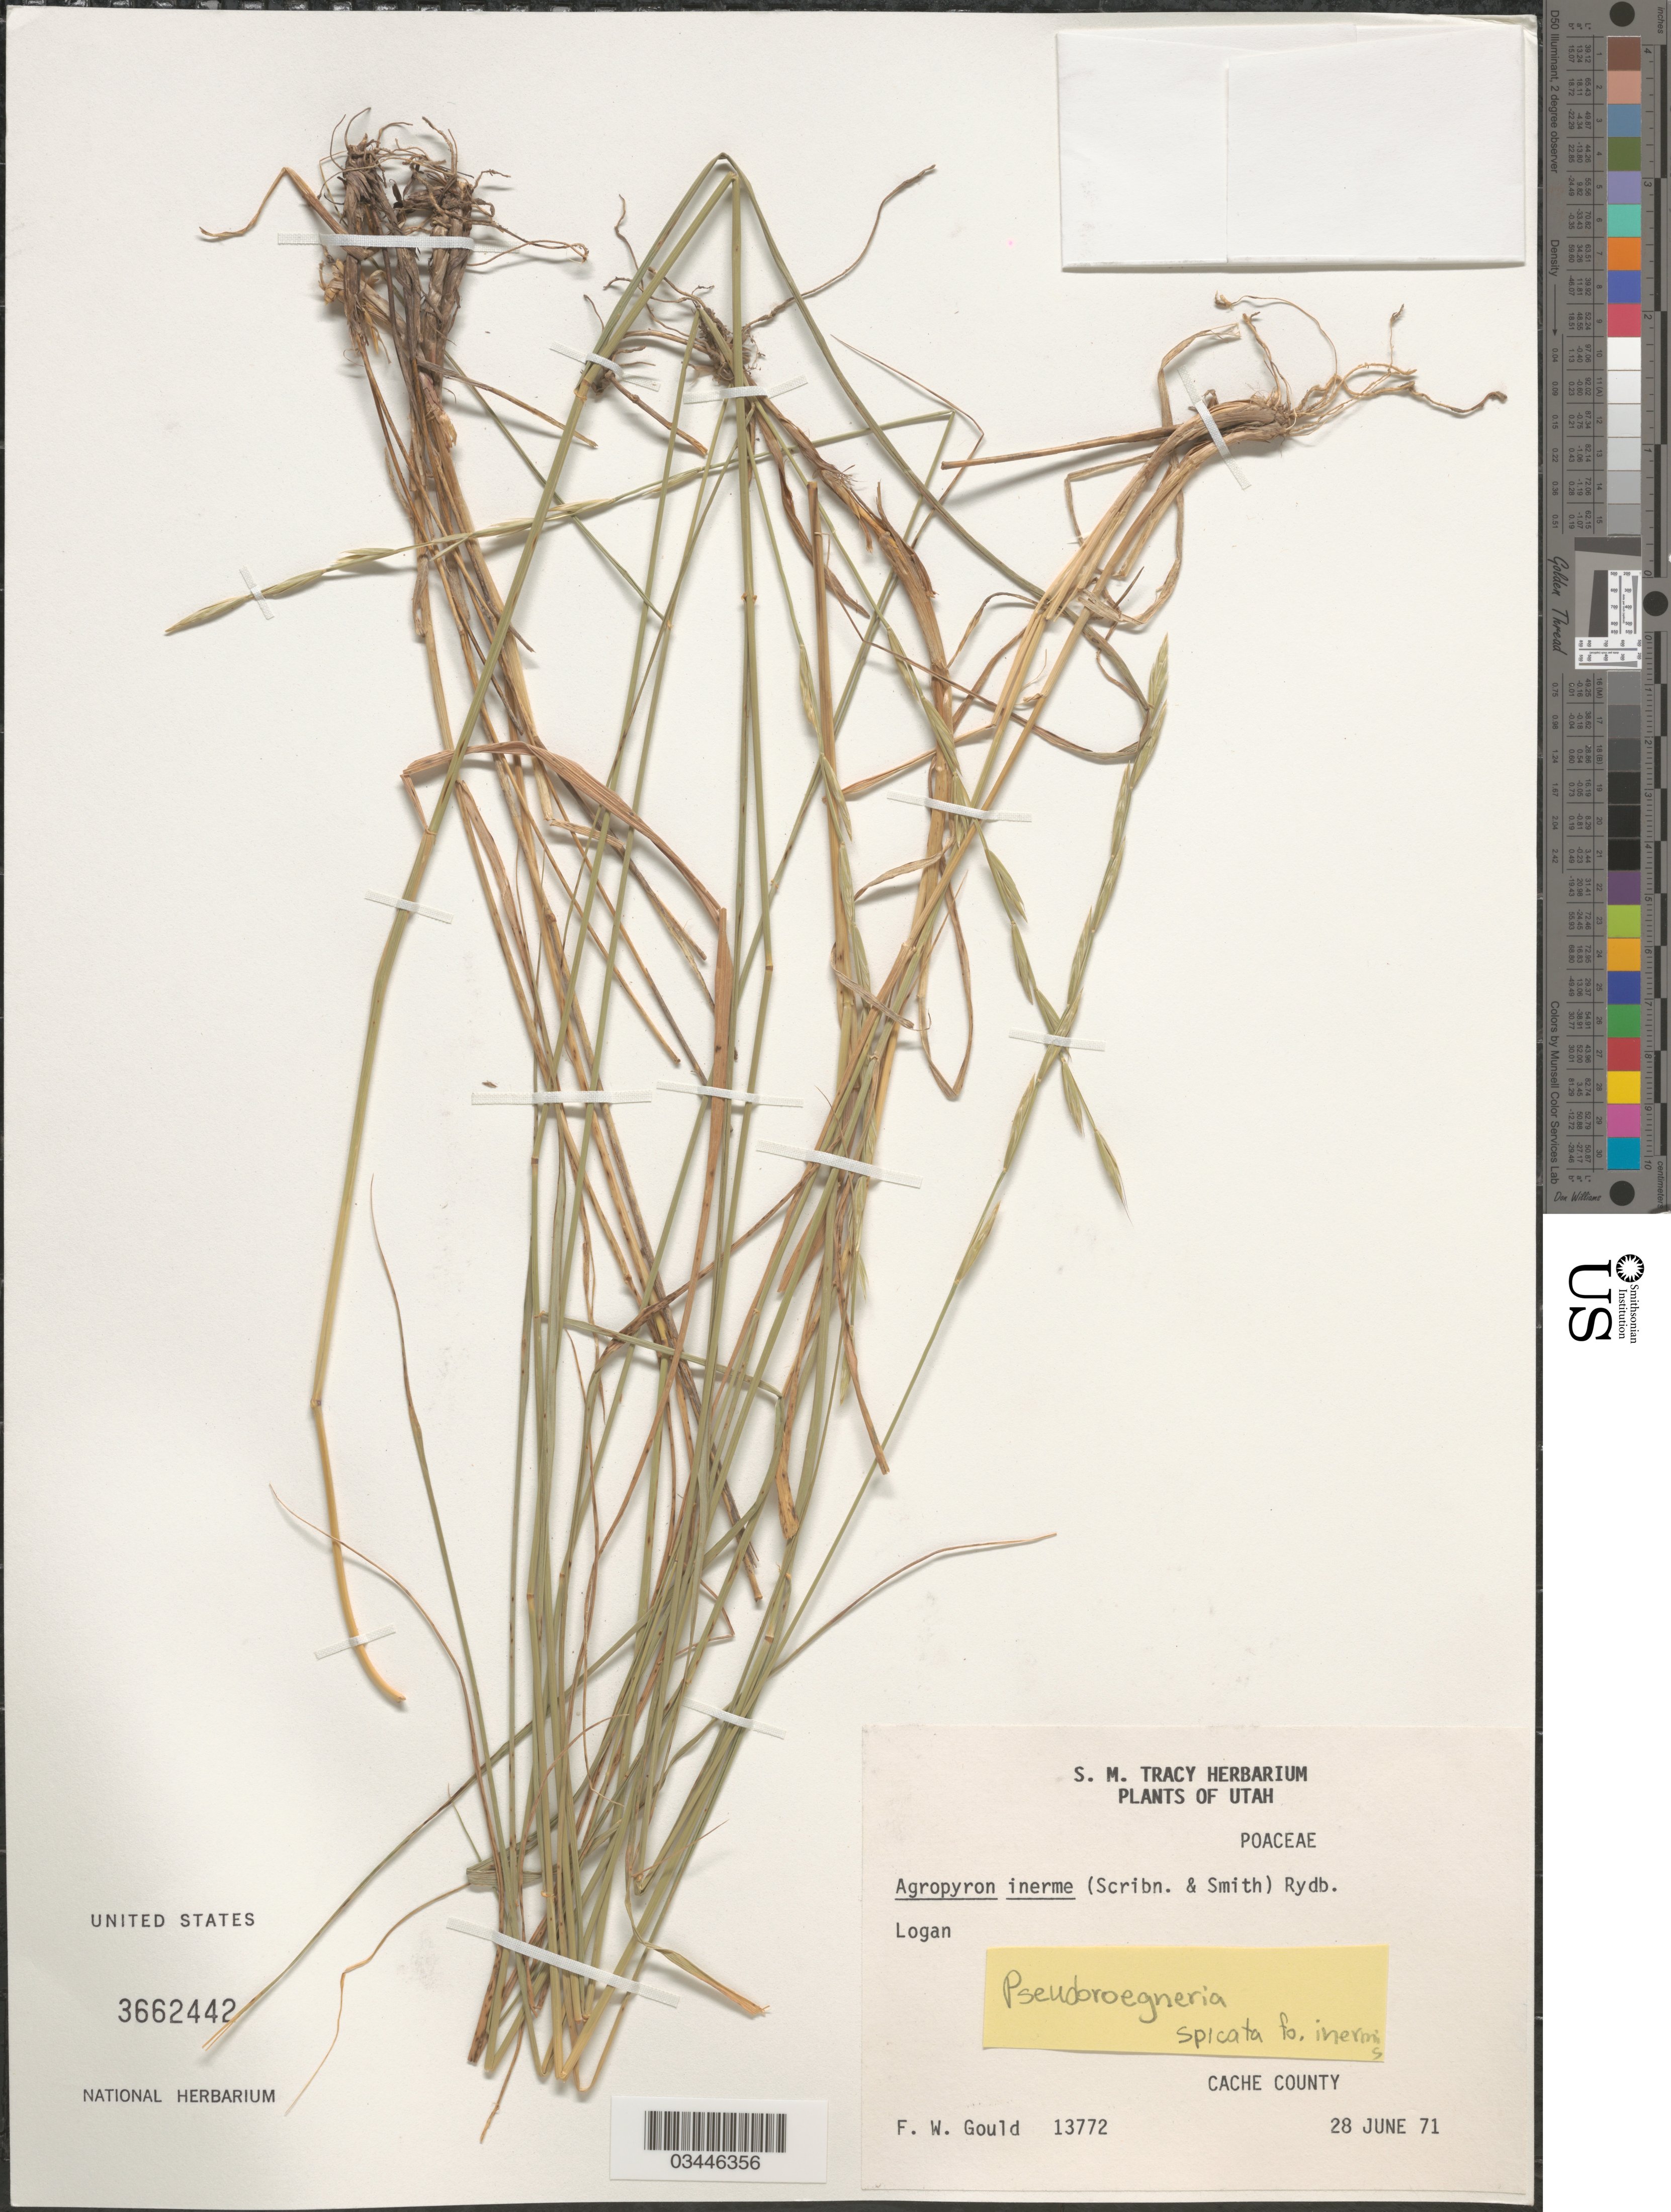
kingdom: Plantae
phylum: Tracheophyta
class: Liliopsida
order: Poales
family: Poaceae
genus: Pseudoroegneria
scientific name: Pseudoroegneria spicata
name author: (Pursh) Á. Löve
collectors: F. W. Gould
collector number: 13772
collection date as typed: Transcribed d/m/y: 28/6/71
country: United States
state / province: Utah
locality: Logan. Cache County.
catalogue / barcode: US 3662442